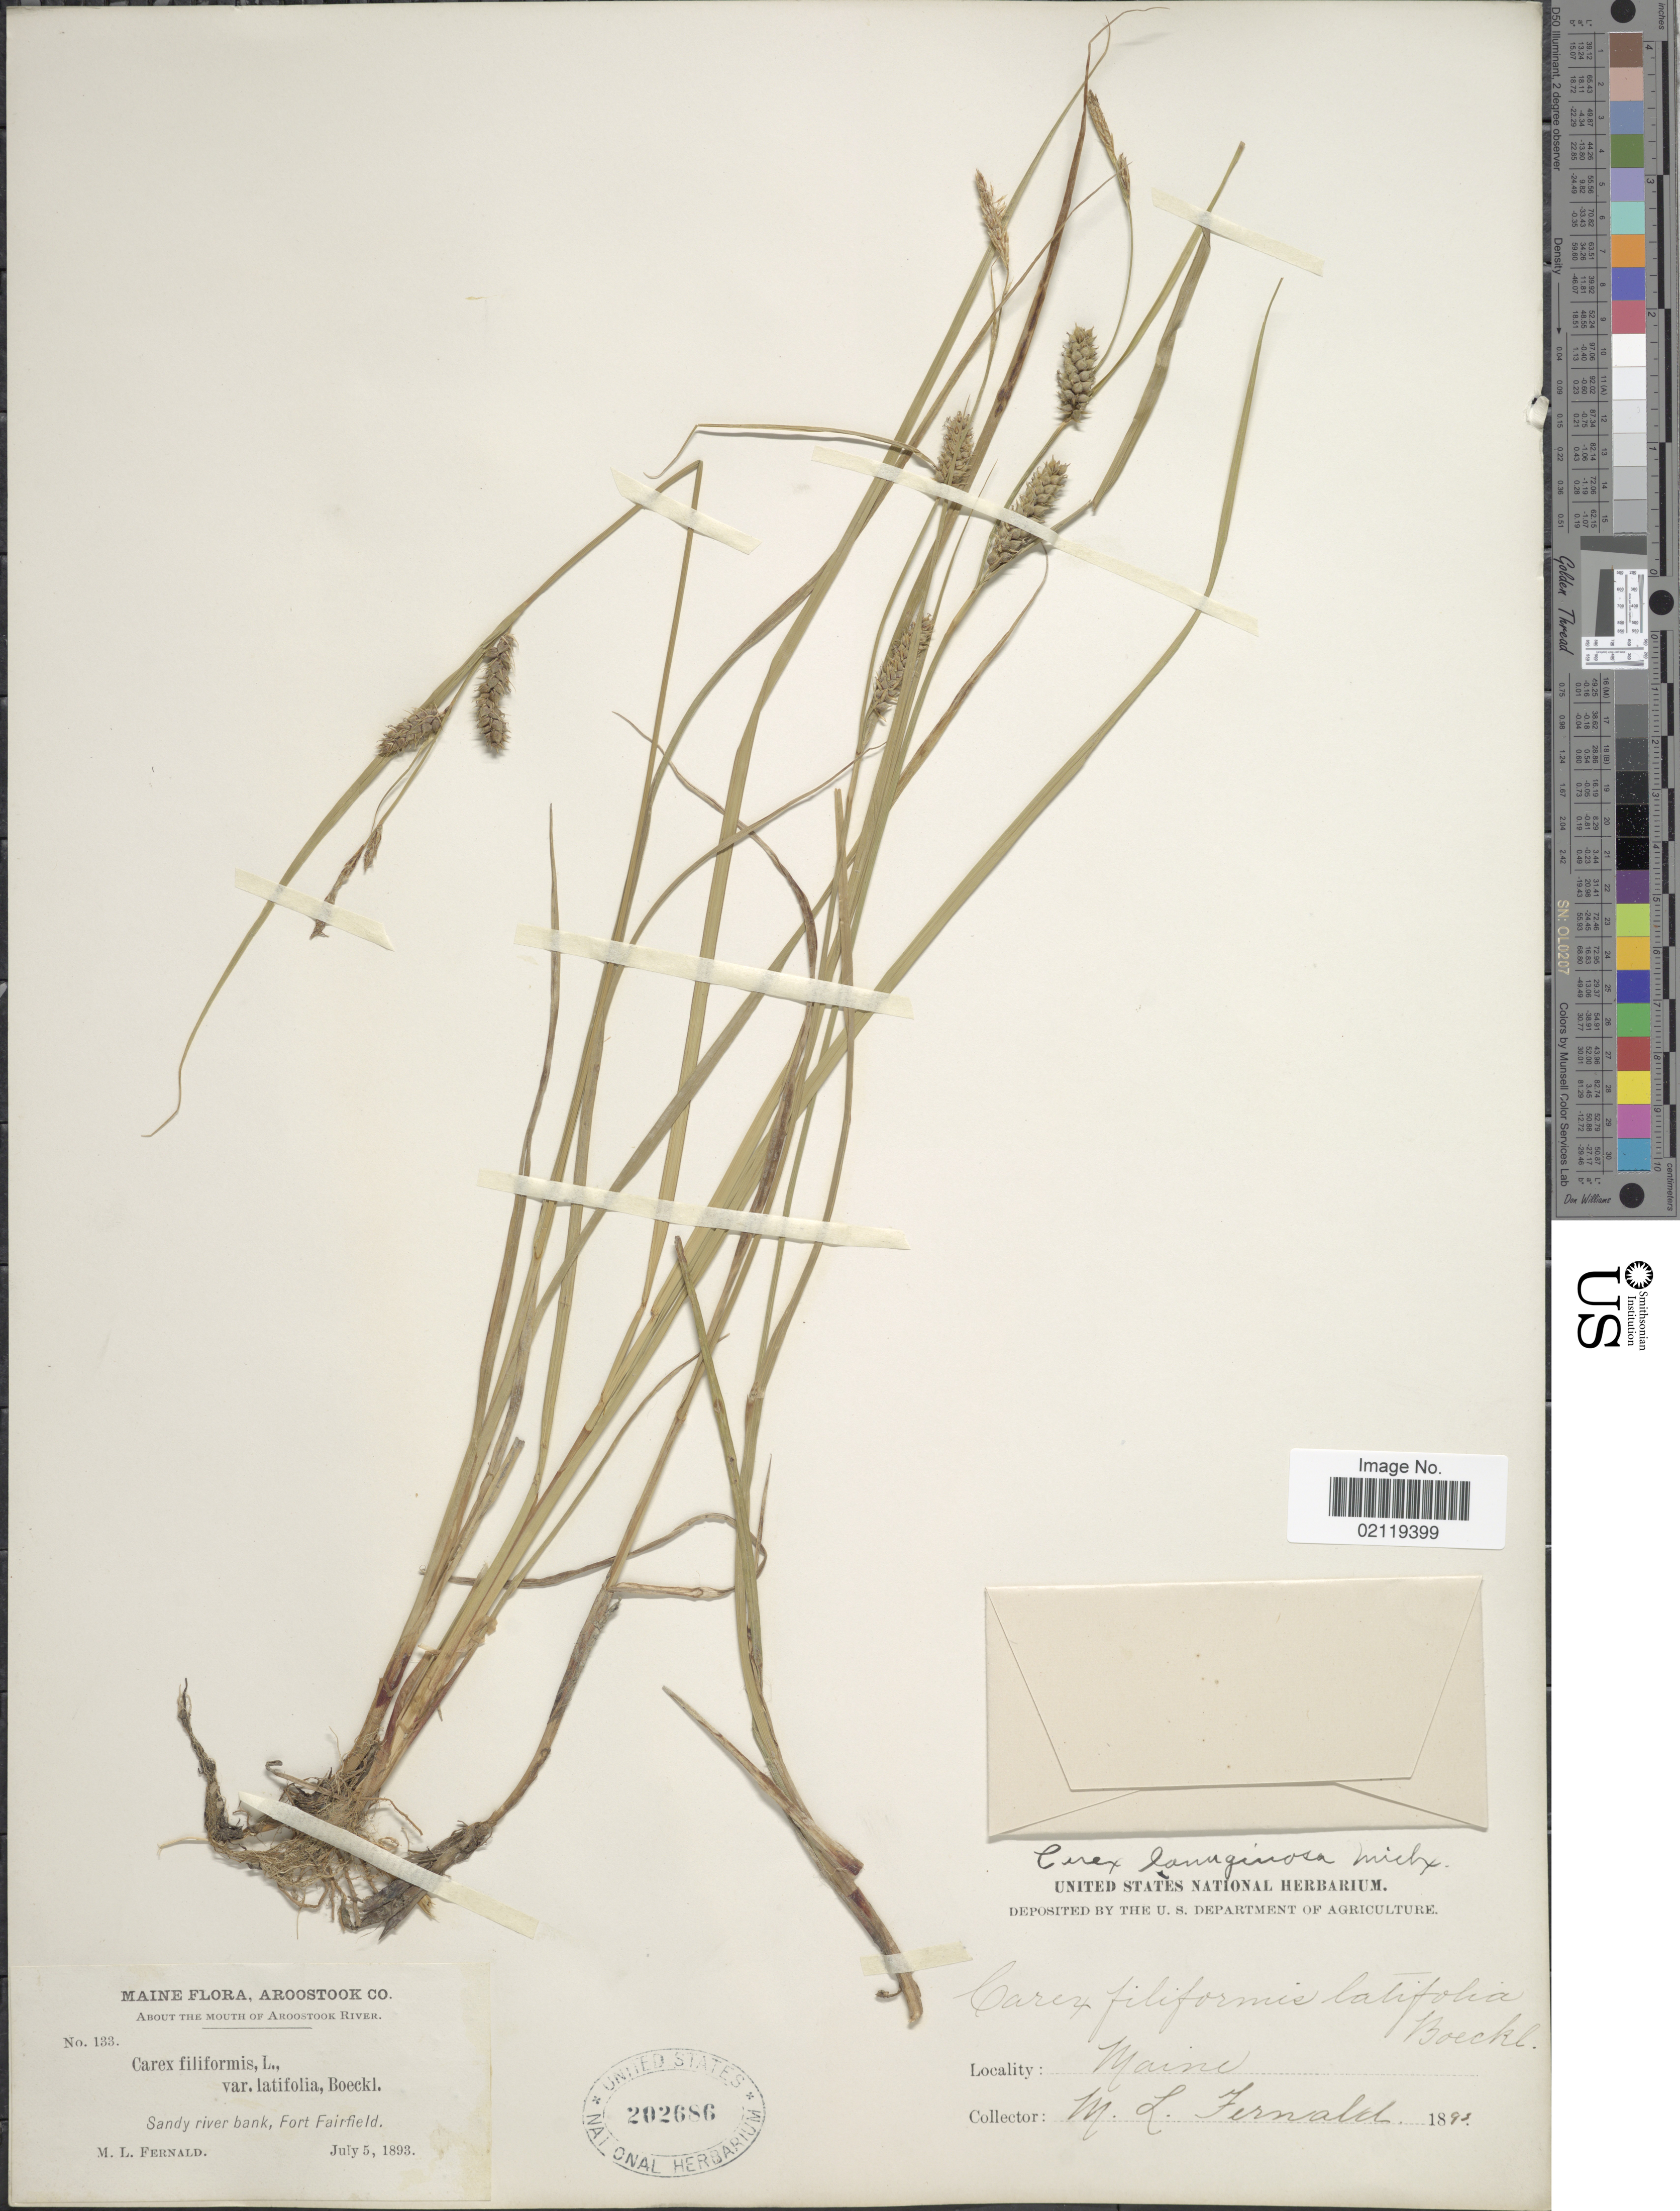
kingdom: Plantae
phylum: Tracheophyta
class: Liliopsida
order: Poales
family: Cyperaceae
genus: Carex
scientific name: Carex pellita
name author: Muhl. ex Willd.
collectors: M. L. Fernald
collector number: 133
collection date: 1893-07-05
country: United States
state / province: Maine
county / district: Aroostook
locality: About the mouth of Aroostook River. Sandy river bank, Fort Fairfield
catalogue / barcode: US 202686